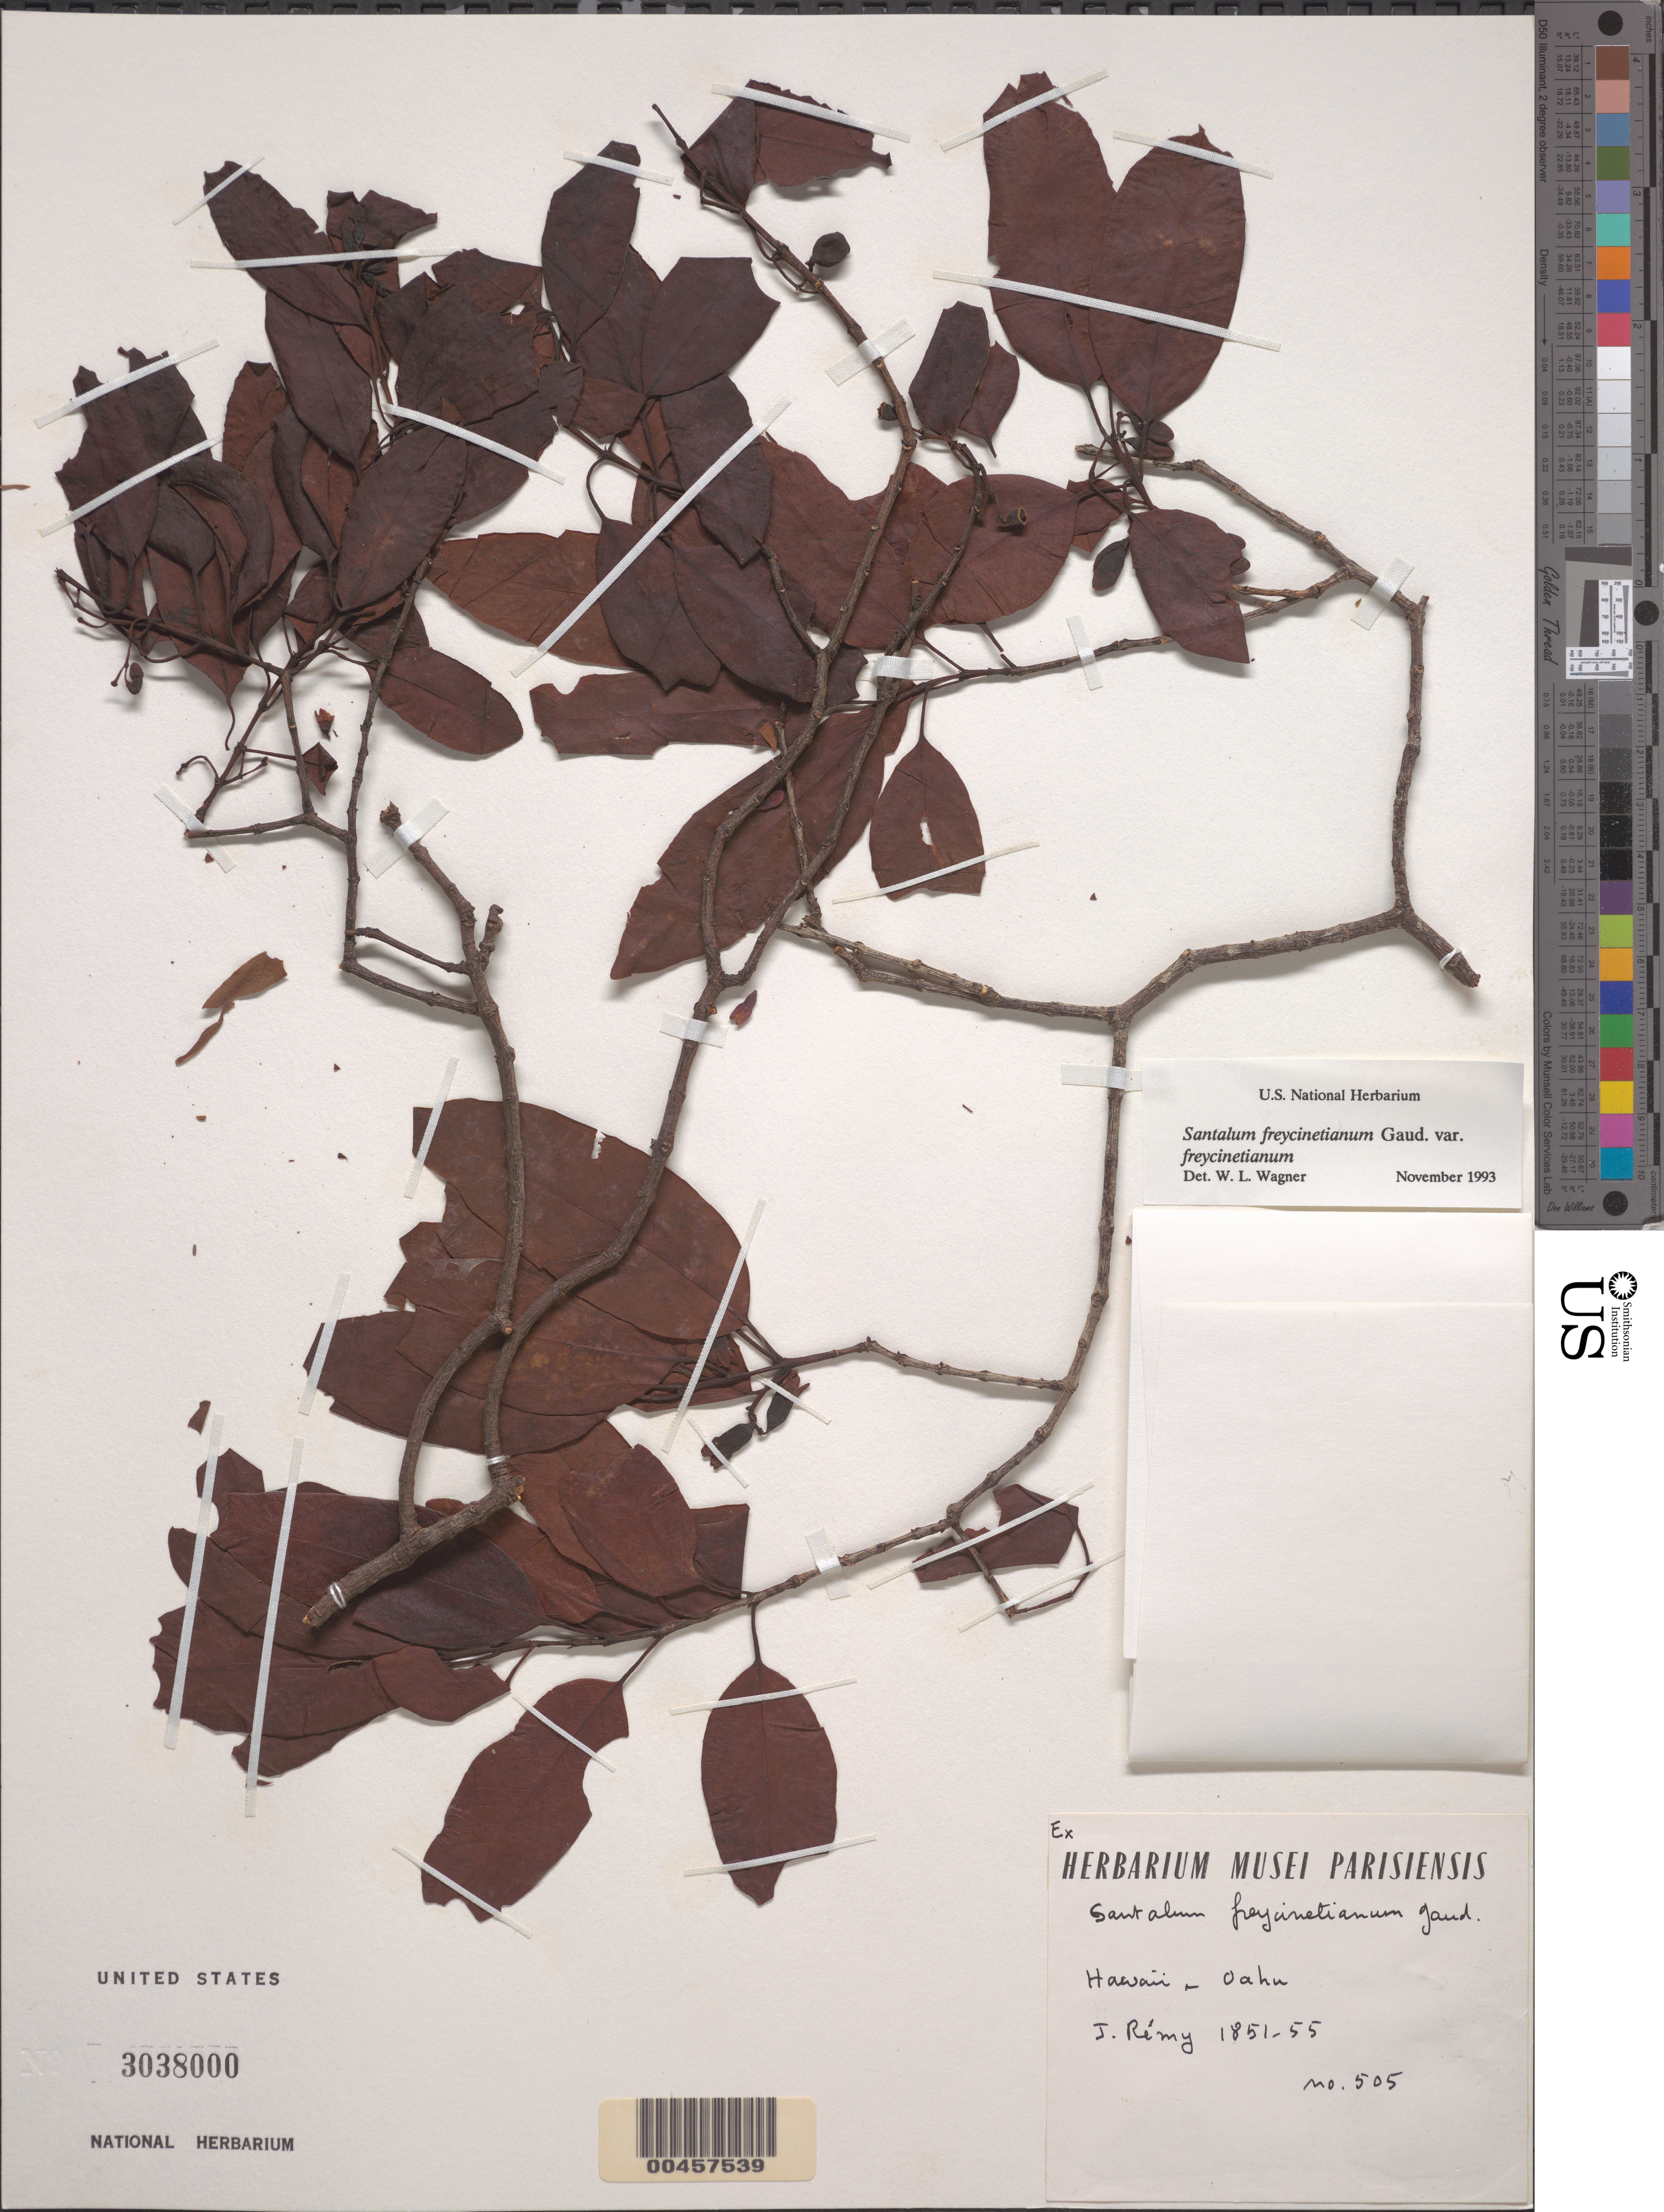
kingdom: Plantae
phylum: Tracheophyta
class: Magnoliopsida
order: Santalales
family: Santalaceae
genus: Santalum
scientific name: Santalum freycinetianum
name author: Gaudich.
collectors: E. J. Rémy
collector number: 505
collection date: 1851/1855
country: United States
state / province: Hawaii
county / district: Honolulu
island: Oahu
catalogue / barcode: US 3038000